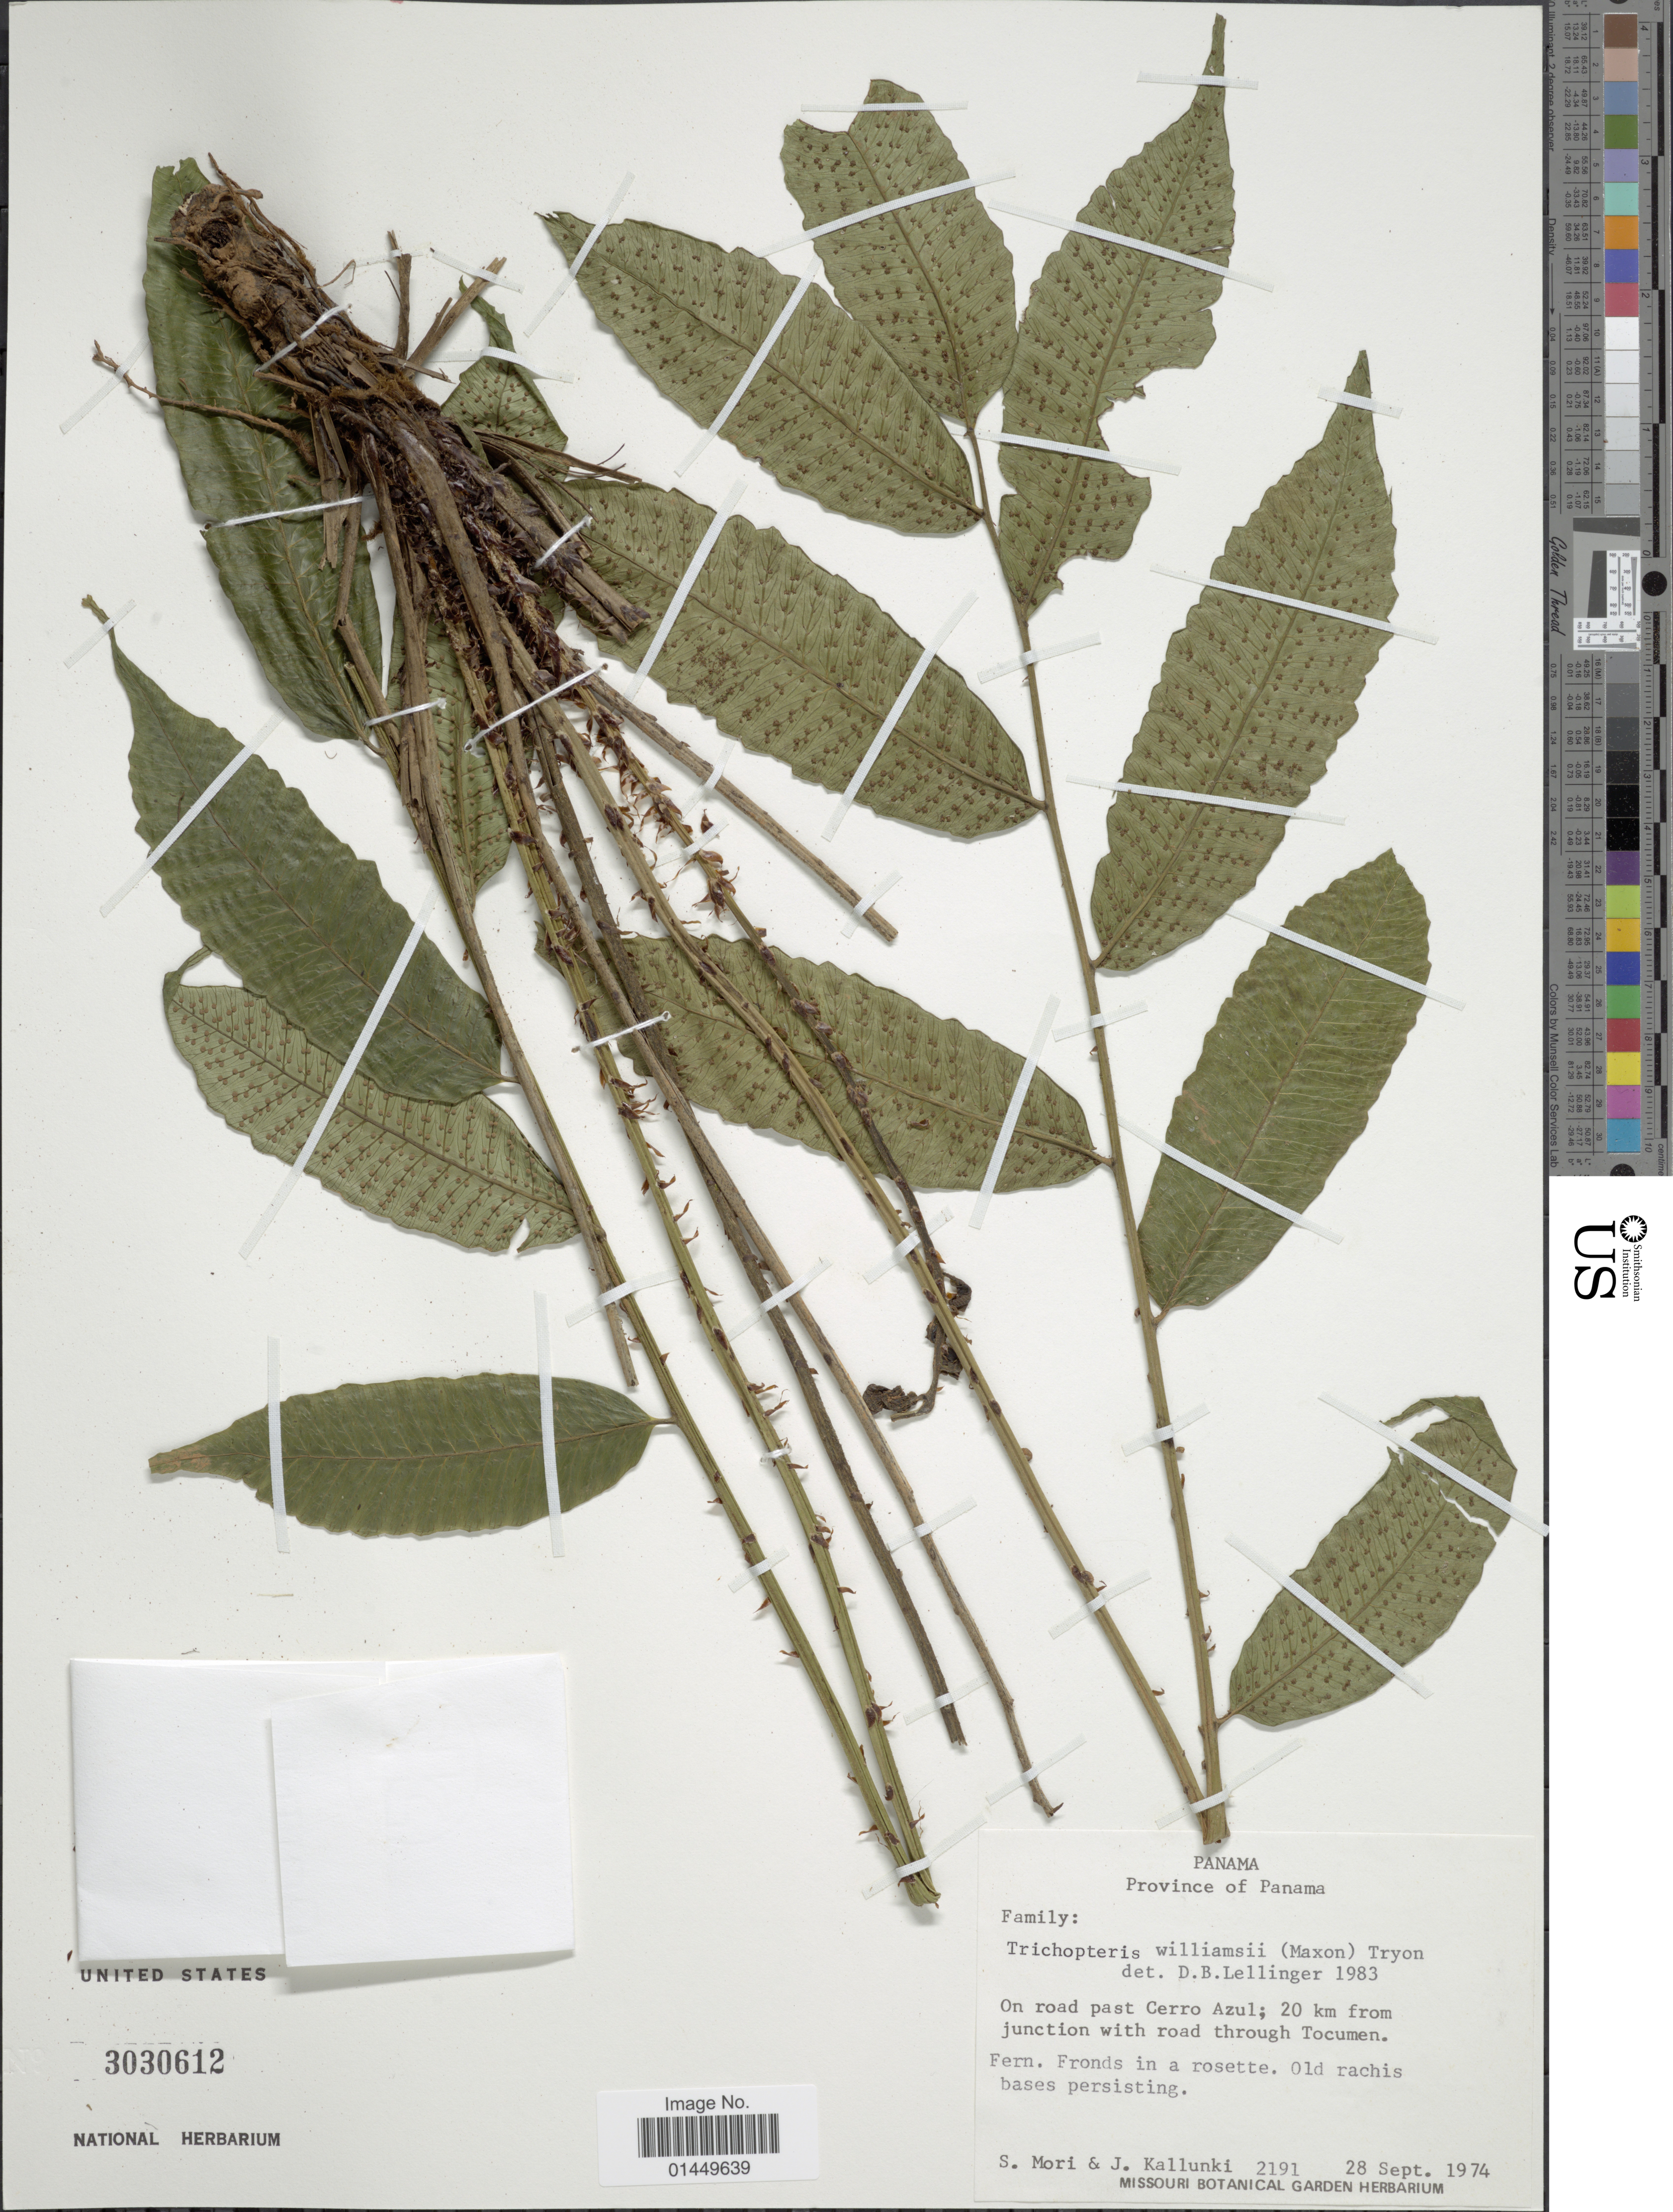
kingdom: Plantae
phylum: Tracheophyta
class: Polypodiopsida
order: Cyatheales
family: Cyatheaceae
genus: Cyathea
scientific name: Cyathea stolzei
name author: A.R. Sm. ex Lellinger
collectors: S. Mori & J. Kallunki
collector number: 2191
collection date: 1974-09-28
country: Panama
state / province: Panamá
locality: Province of Panama, On road past Cerro Azul, 20 km from junction with road through Tocumen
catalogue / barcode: US 3030612